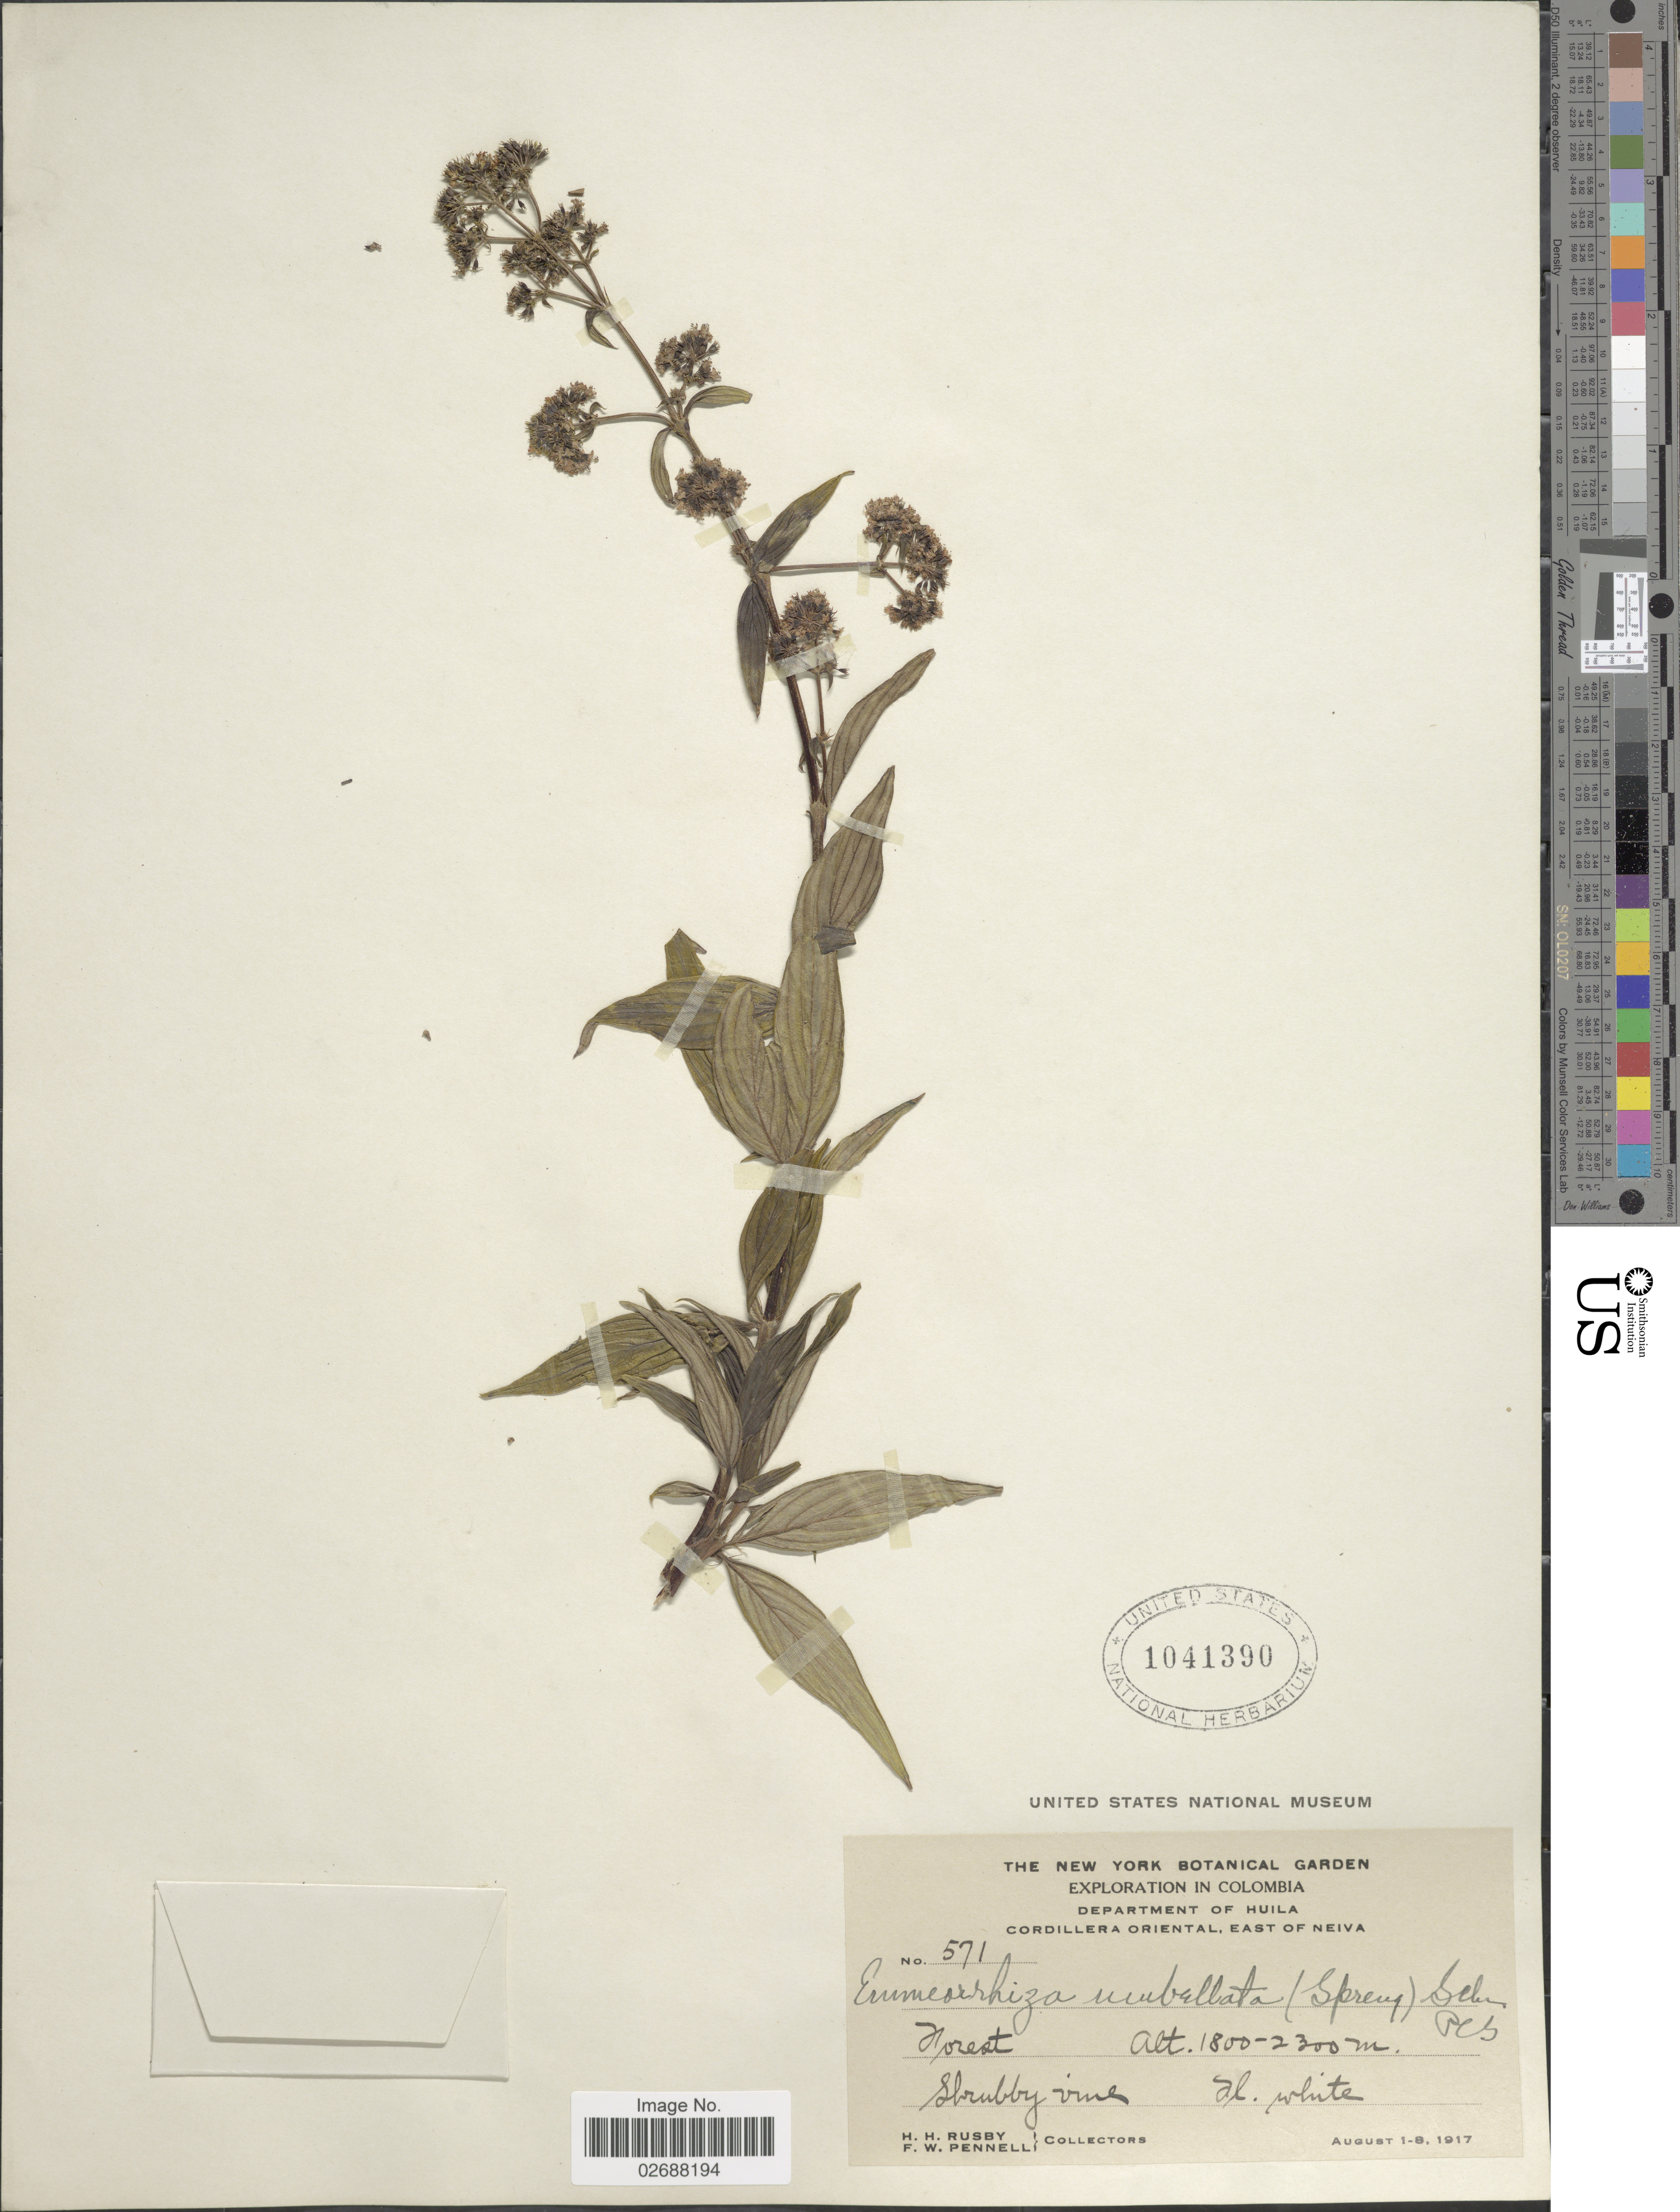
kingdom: Plantae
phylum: Tracheophyta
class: Magnoliopsida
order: Gentianales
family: Rubiaceae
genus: Emmeorhiza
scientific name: Emmeorhiza umbellata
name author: (Spreng.) K. Schum.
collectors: H. H. Rusby & F. W. Pennell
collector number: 571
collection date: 1917-08-01/1917-08-08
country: Colombia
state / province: Huila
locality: Cordillera Oriental, East of Neiva.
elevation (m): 1800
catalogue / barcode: US 1041390